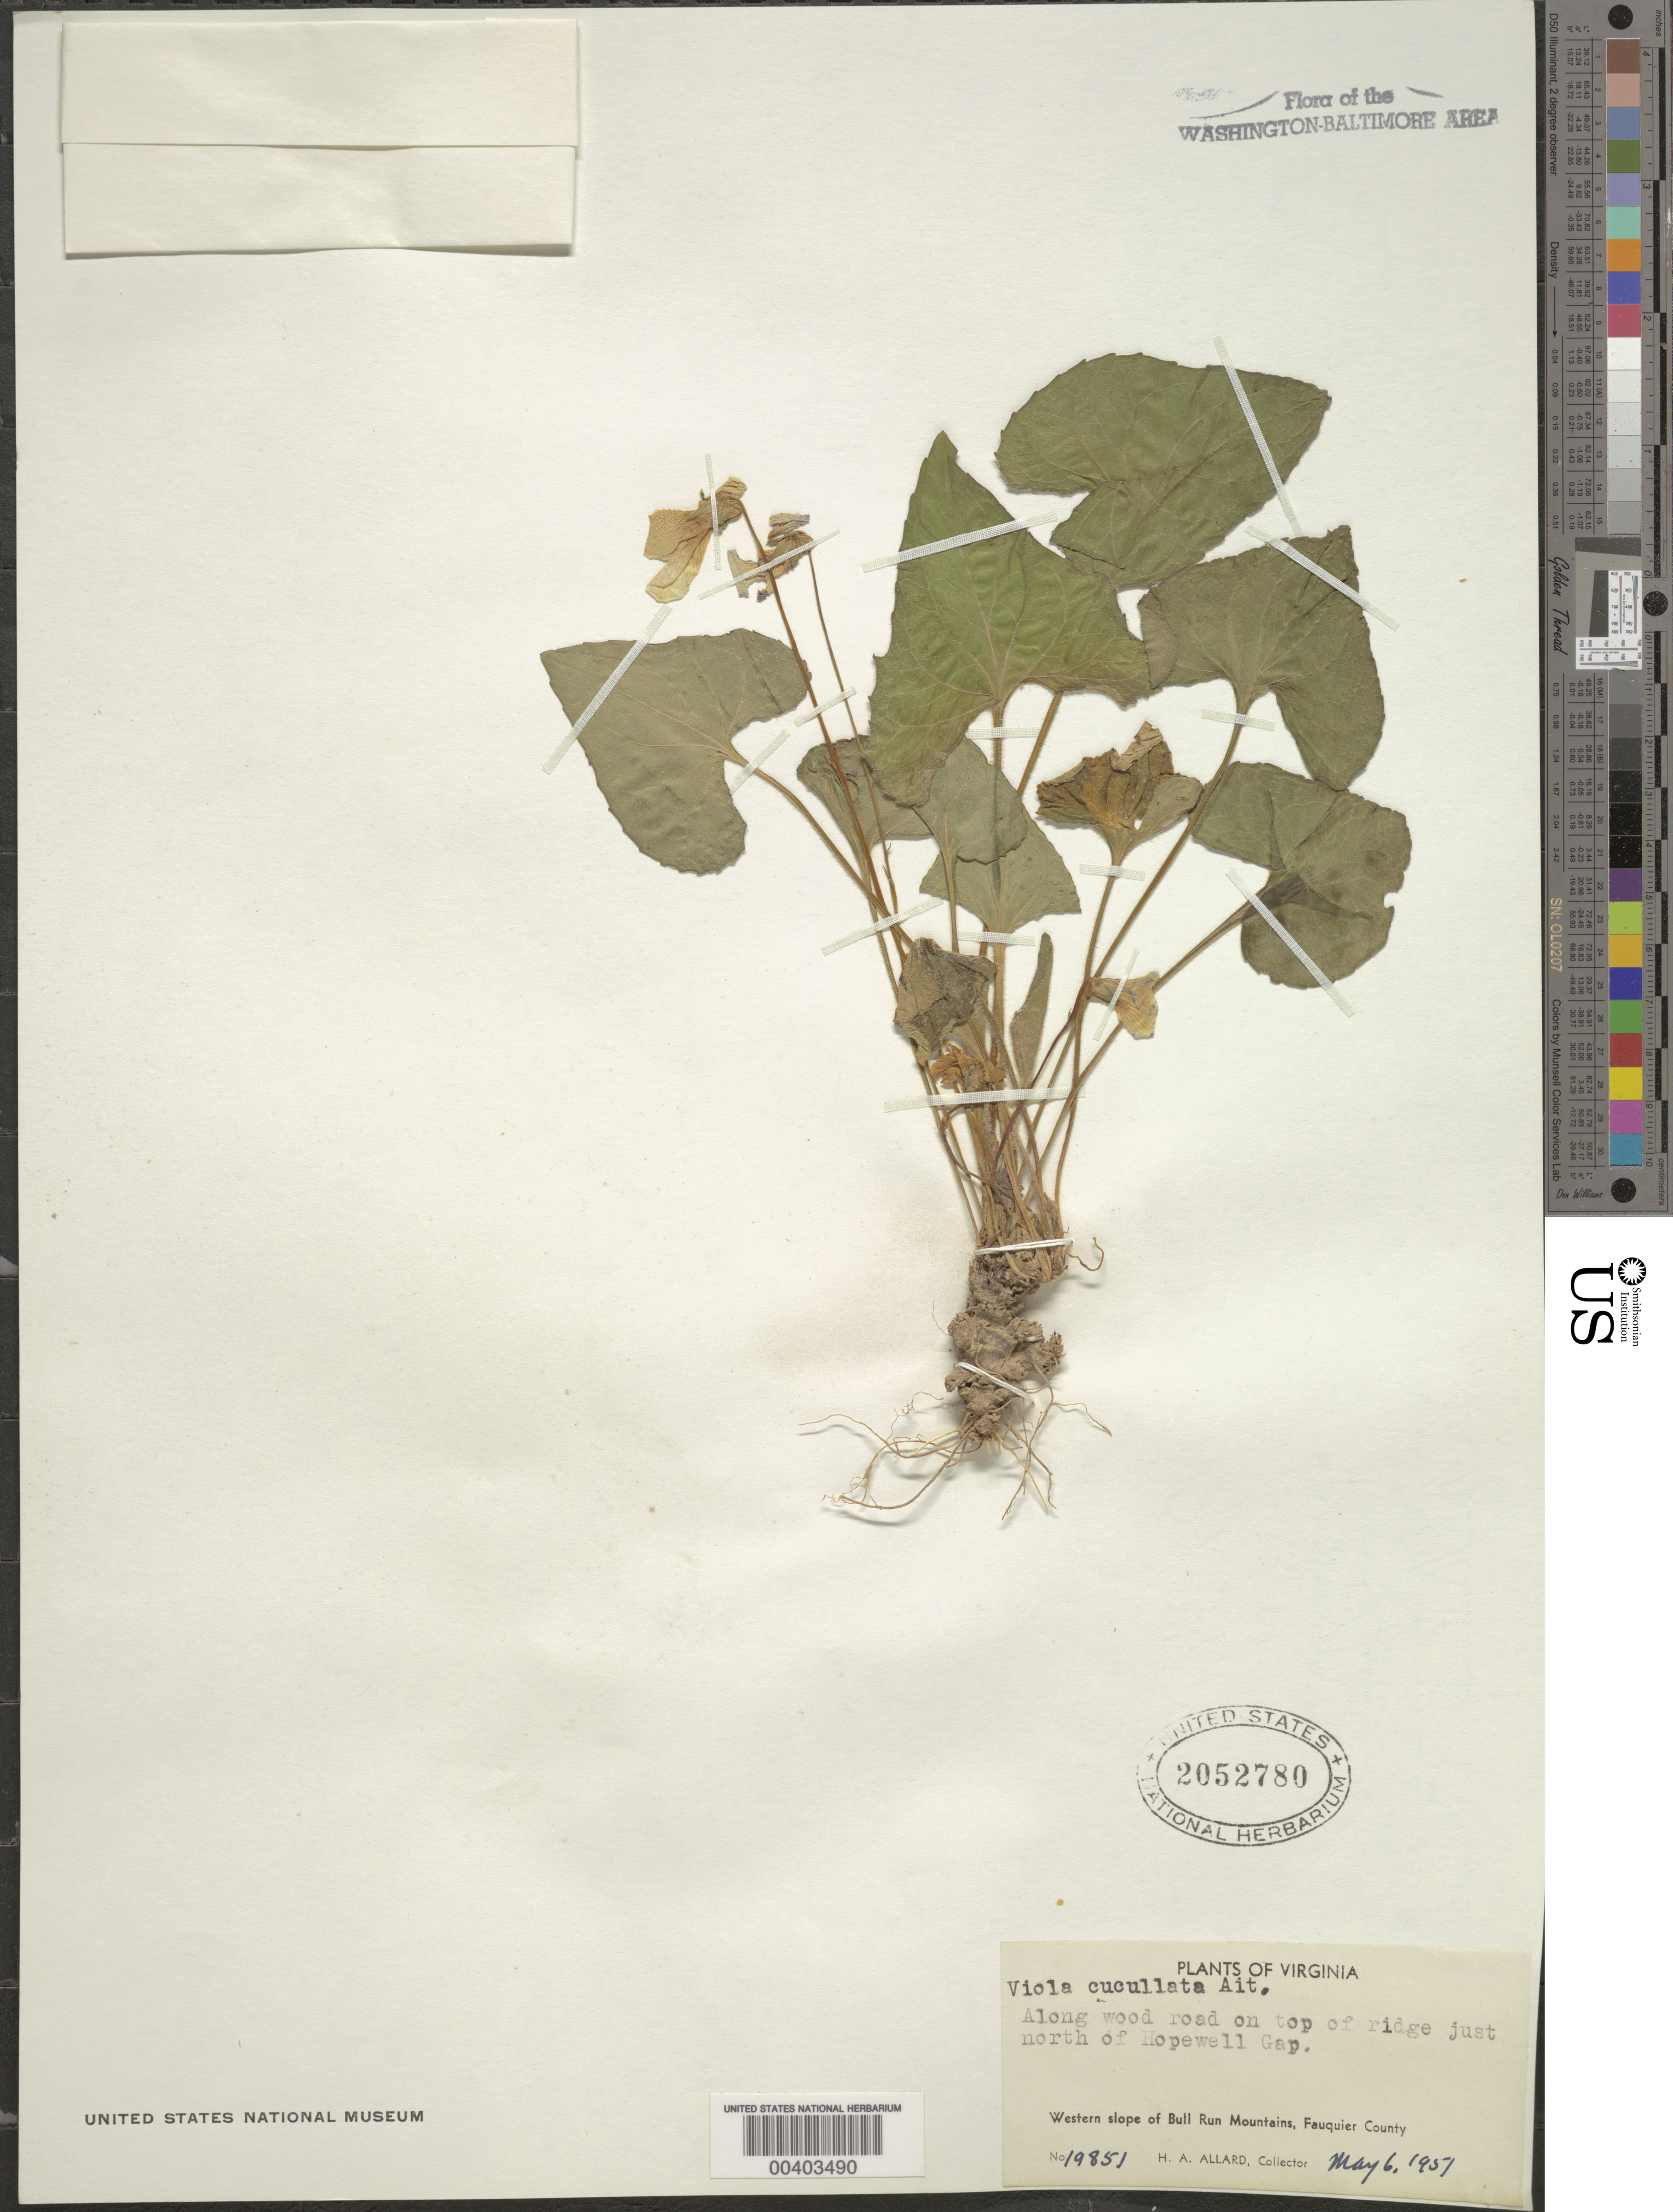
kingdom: Plantae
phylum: Tracheophyta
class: Magnoliopsida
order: Malpighiales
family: Violaceae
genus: Viola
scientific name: Viola cucullata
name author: Aiton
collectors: H. A. Allard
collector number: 19851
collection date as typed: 06 May 1951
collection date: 1951-05-06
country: United States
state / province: Virginia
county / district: Fauquier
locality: North of Hopewell Gap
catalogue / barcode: US 2052780